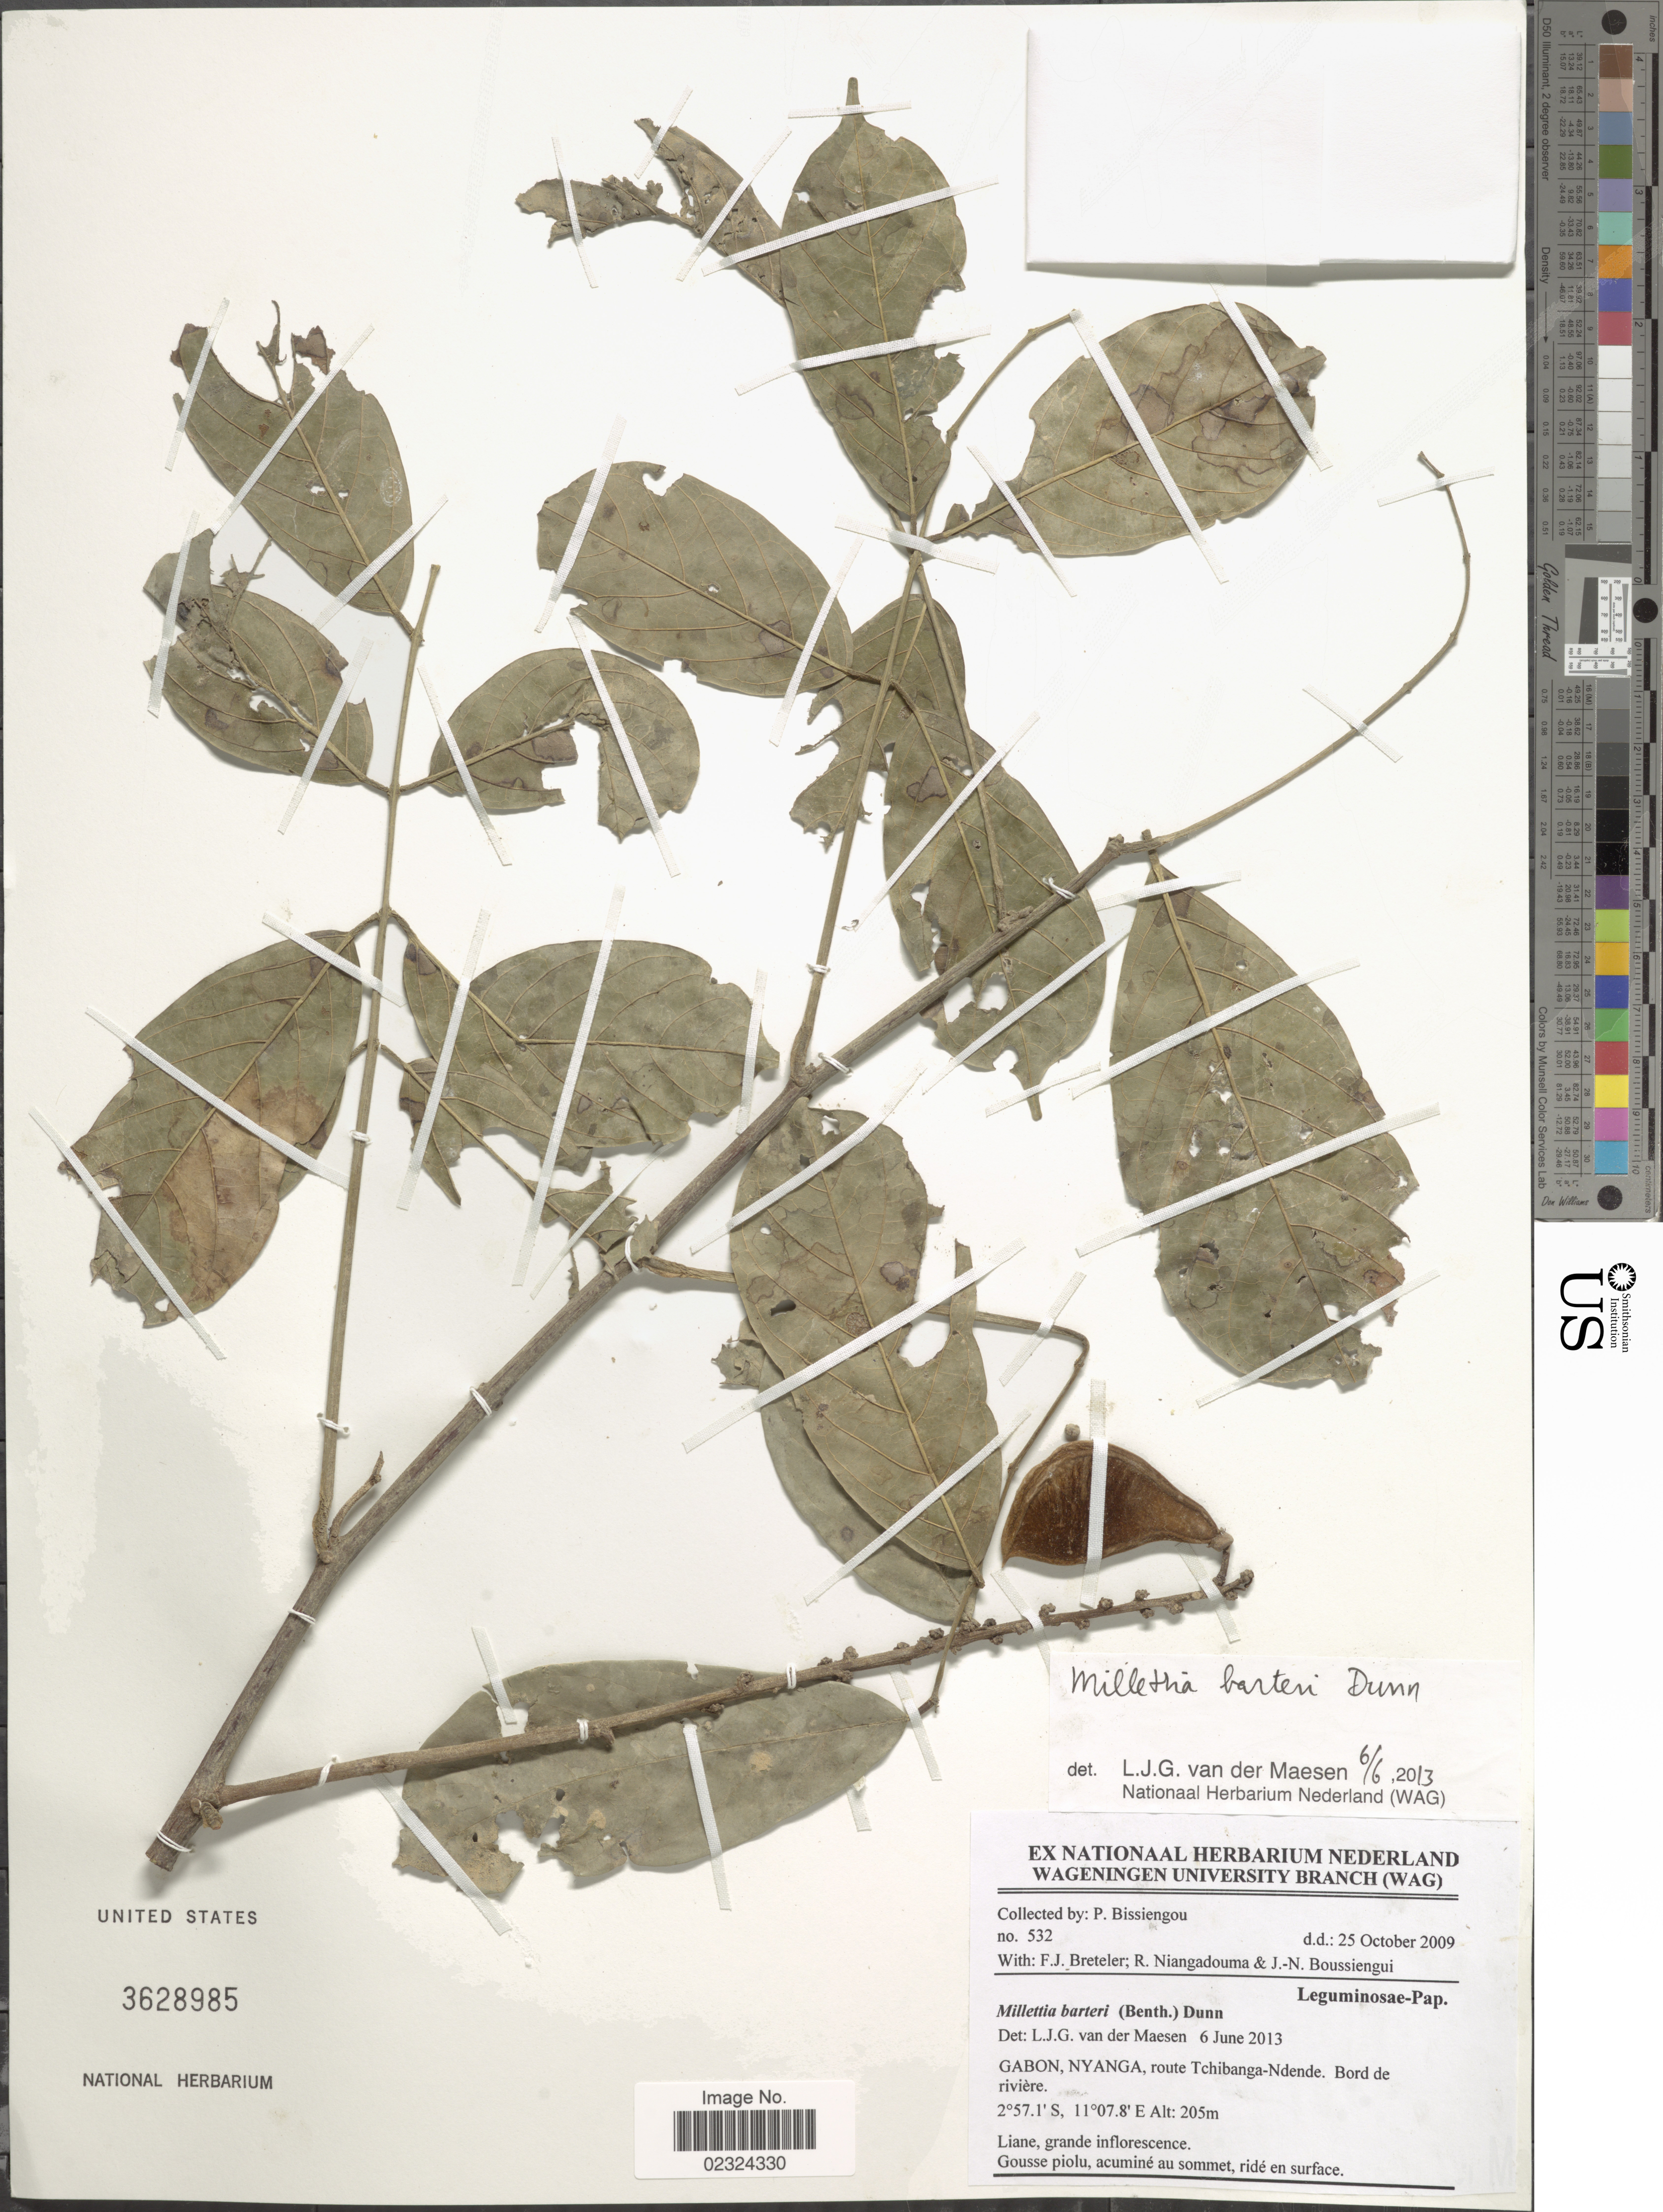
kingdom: Plantae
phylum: Tracheophyta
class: Magnoliopsida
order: Fabales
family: Fabaceae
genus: Millettia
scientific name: Millettia barteri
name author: (Benth.) Dunn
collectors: P. Bissiengou, F. J. Breteler, R. Niangadouma & J. Boussiengui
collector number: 532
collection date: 2009-10-25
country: Gabon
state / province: Nyanga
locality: Route Tchibanga-Ndende. Bord de riviere.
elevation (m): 205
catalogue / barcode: US 3628985